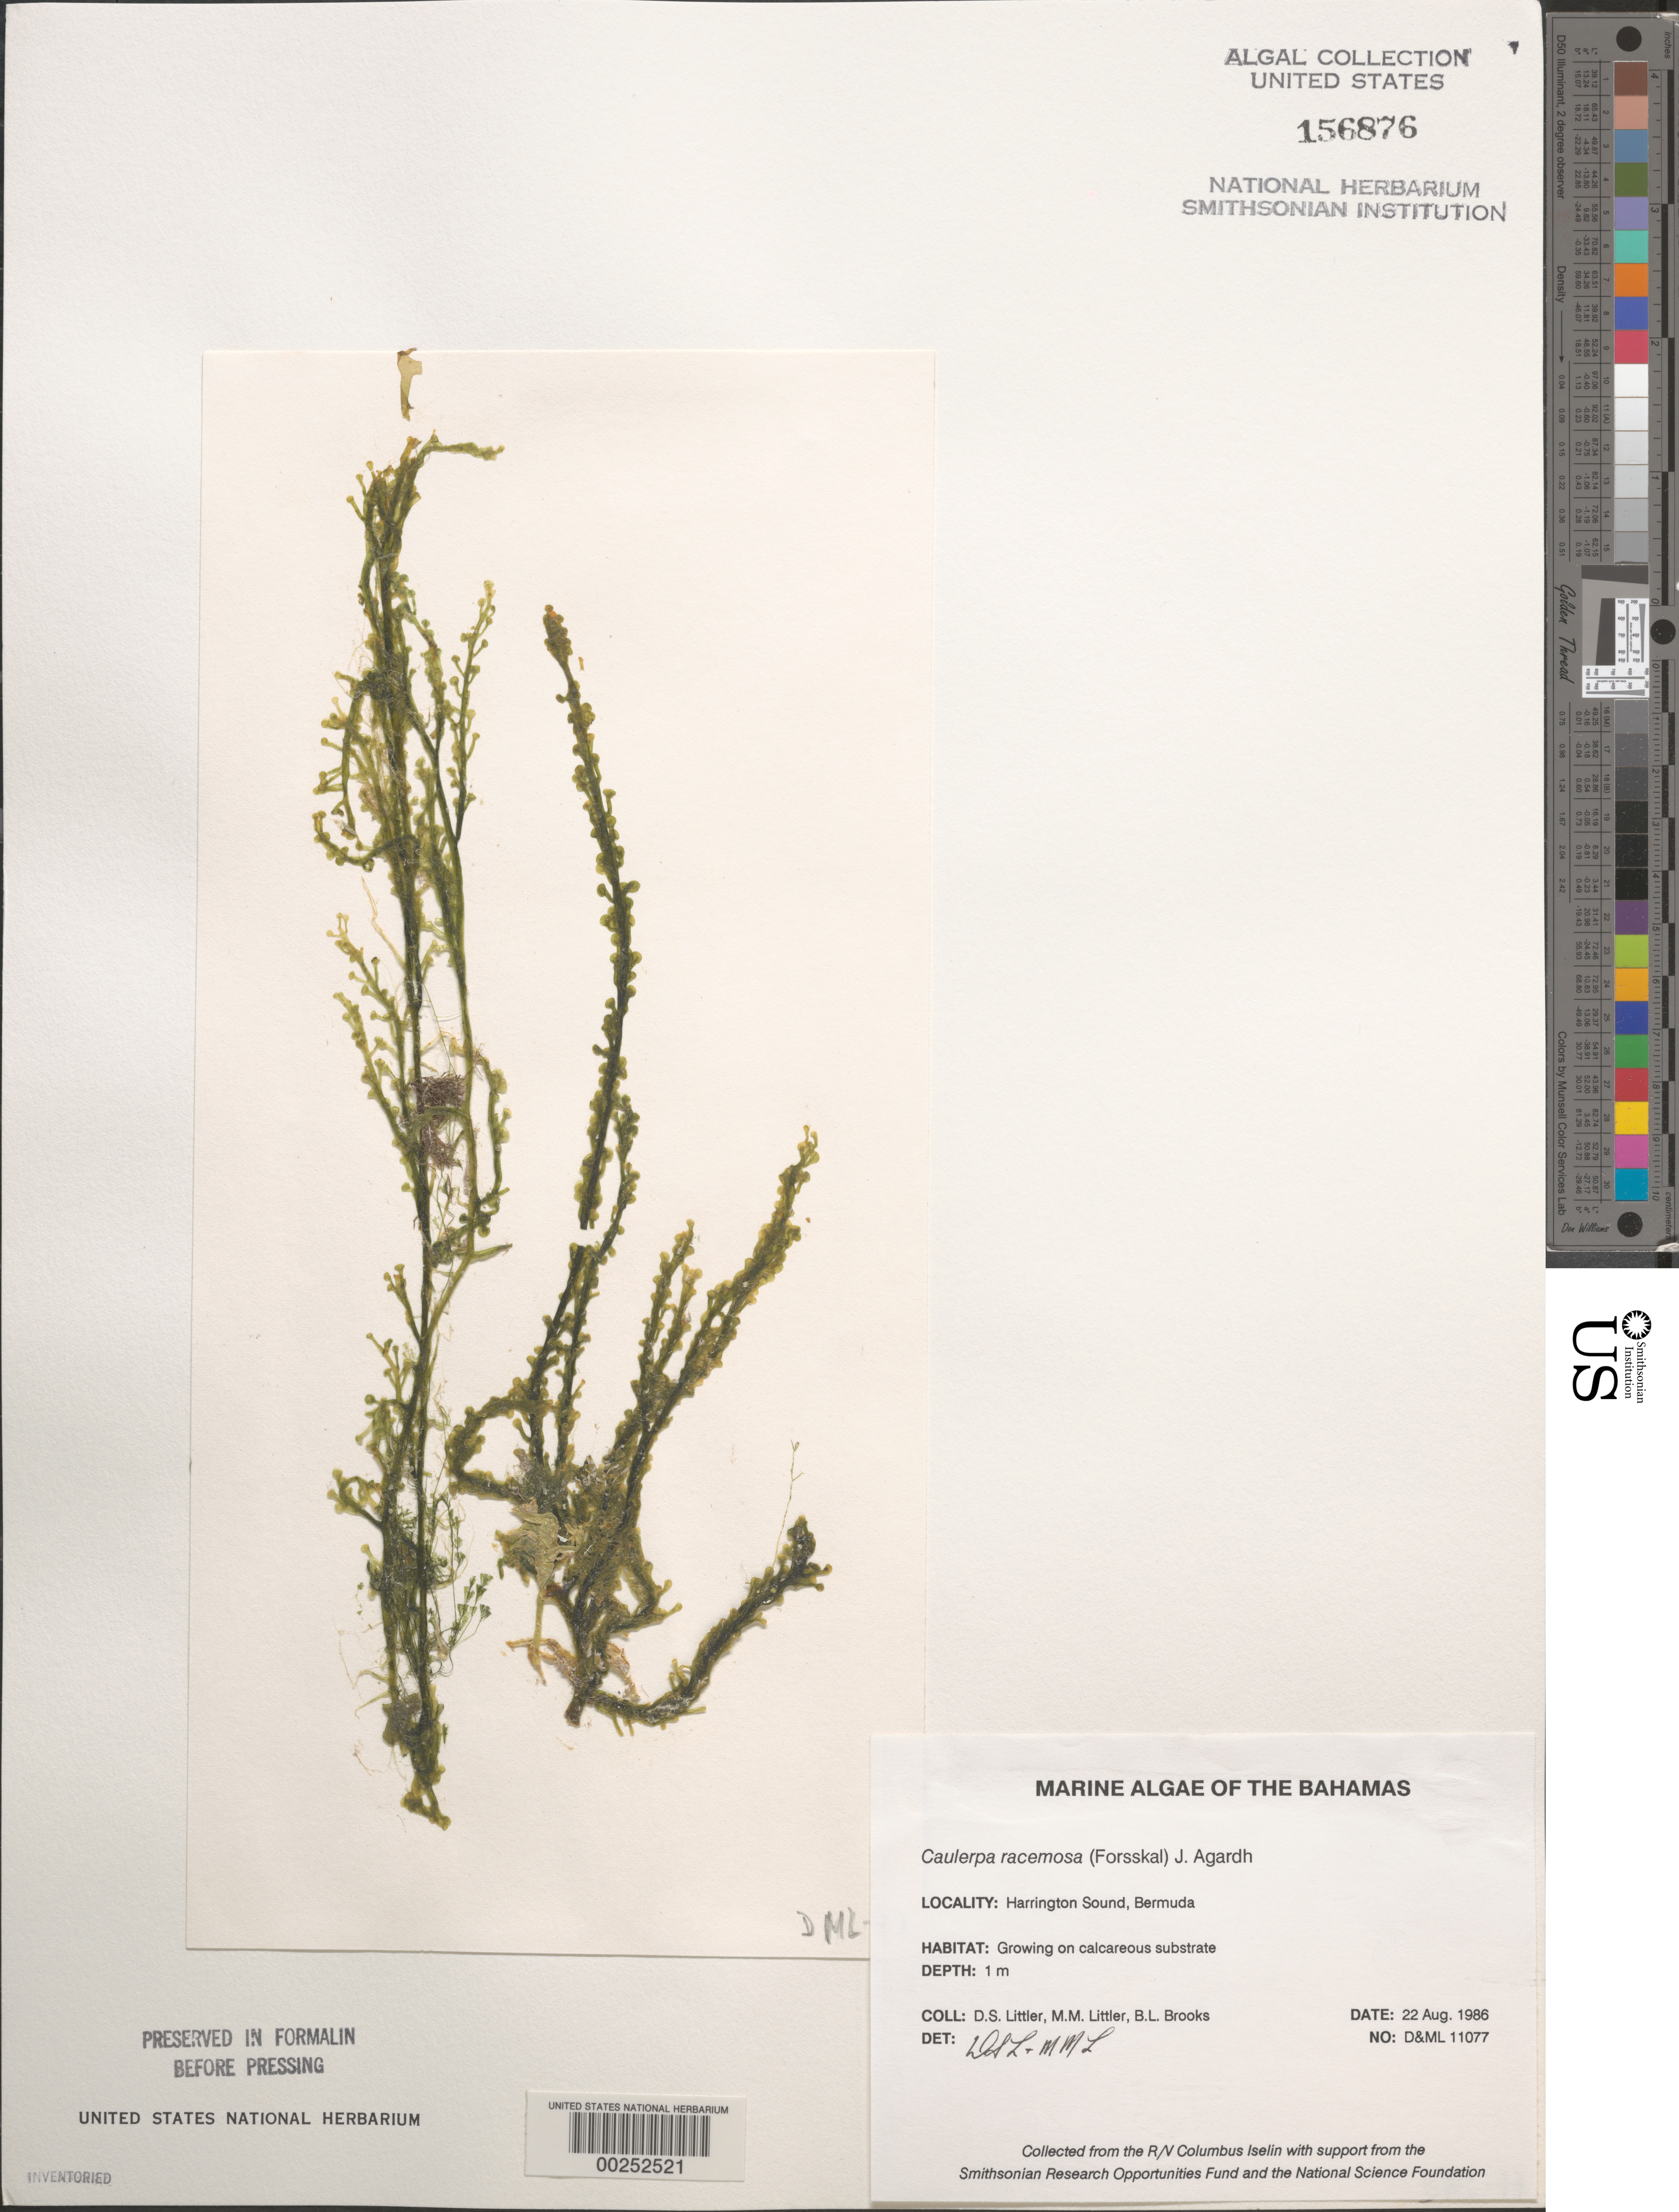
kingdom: Plantae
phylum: Chlorophyta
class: Ulvophyceae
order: Bryopsidales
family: Caulerpaceae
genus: Caulerpa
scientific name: Caulerpa racemosa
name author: (Forssk.) J. Agardh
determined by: Littler, D. S.; Littler, M. M.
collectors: D. S. Littler, M. M. Littler & B. Brooks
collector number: D&ML 11077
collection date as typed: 22 Aug 1986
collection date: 1986-08-22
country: Bermuda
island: Bermuda Island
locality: Harrington Sound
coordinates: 32 20' N, 64 40' W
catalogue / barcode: US 156876